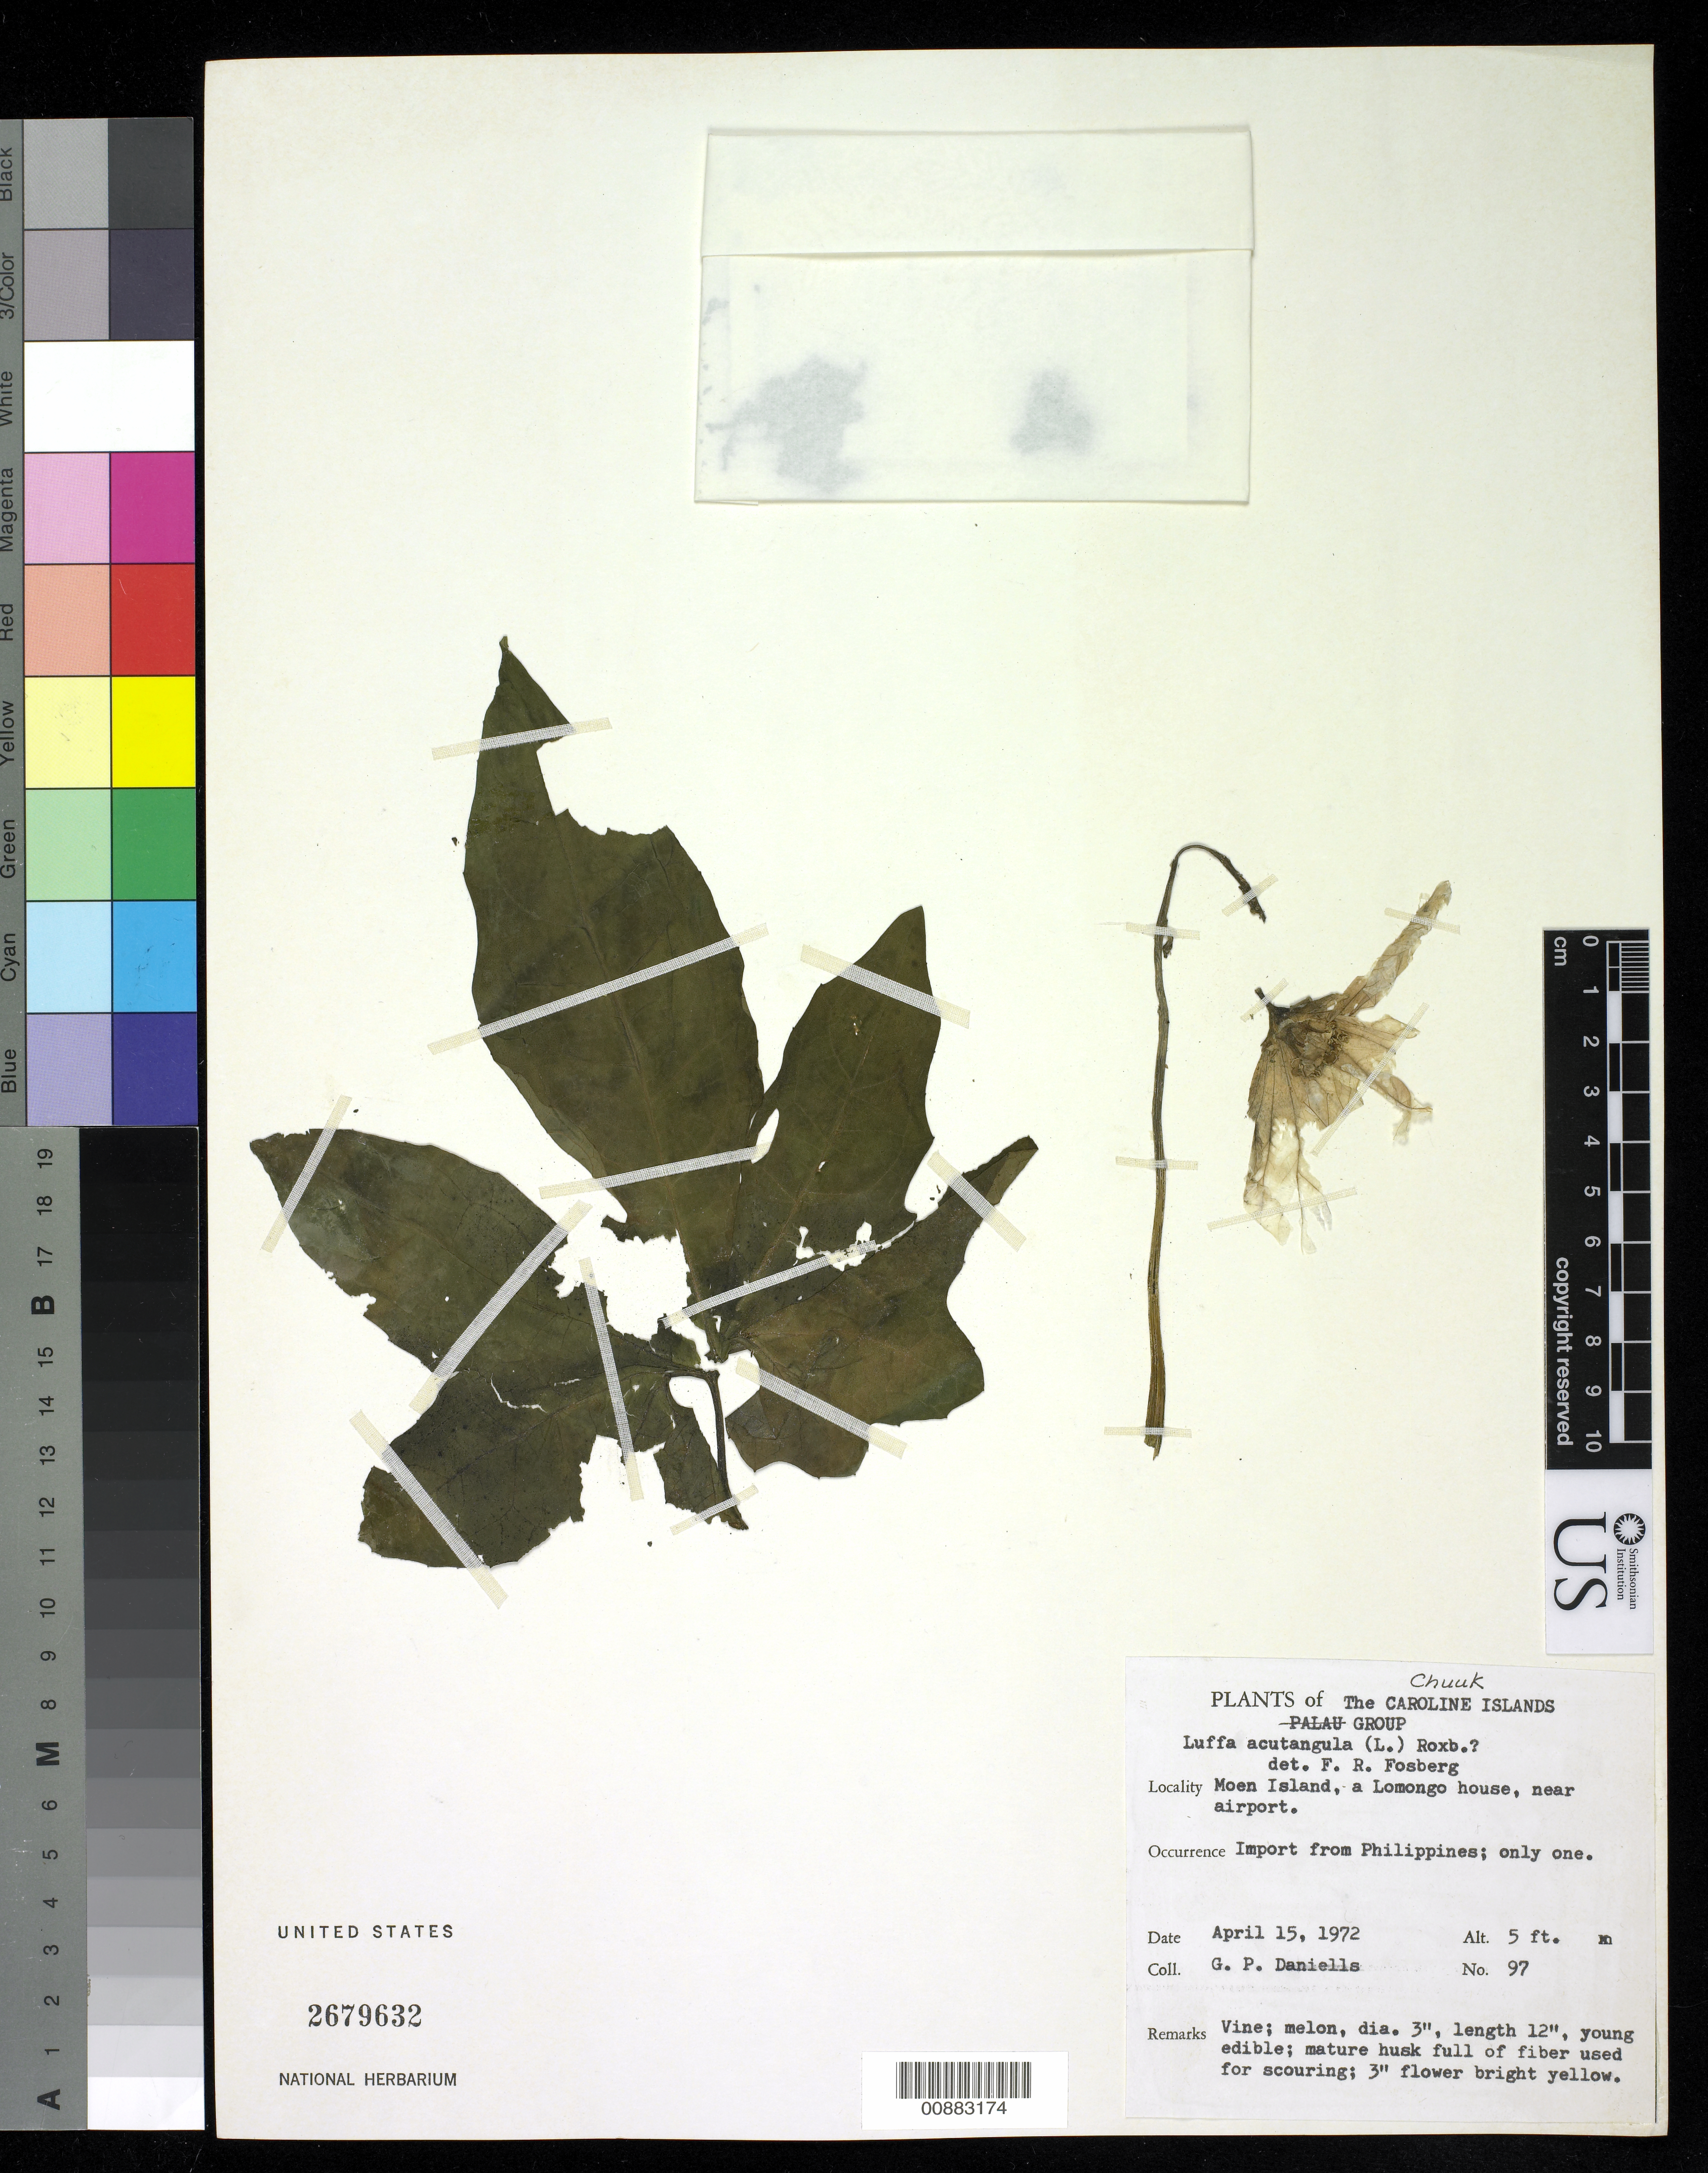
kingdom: Plantae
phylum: Tracheophyta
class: Magnoliopsida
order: Cucurbitales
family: Cucurbitaceae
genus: Luffa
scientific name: Luffa acutangula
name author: (L.) Roxb.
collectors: G. Daniells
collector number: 97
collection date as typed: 15 Apr 1972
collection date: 1972-04-15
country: Micronesia, Federated States of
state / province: Truk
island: Moen [Wono]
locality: Lomongo house, near airport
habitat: import from Philippines; only one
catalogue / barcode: US 2679632